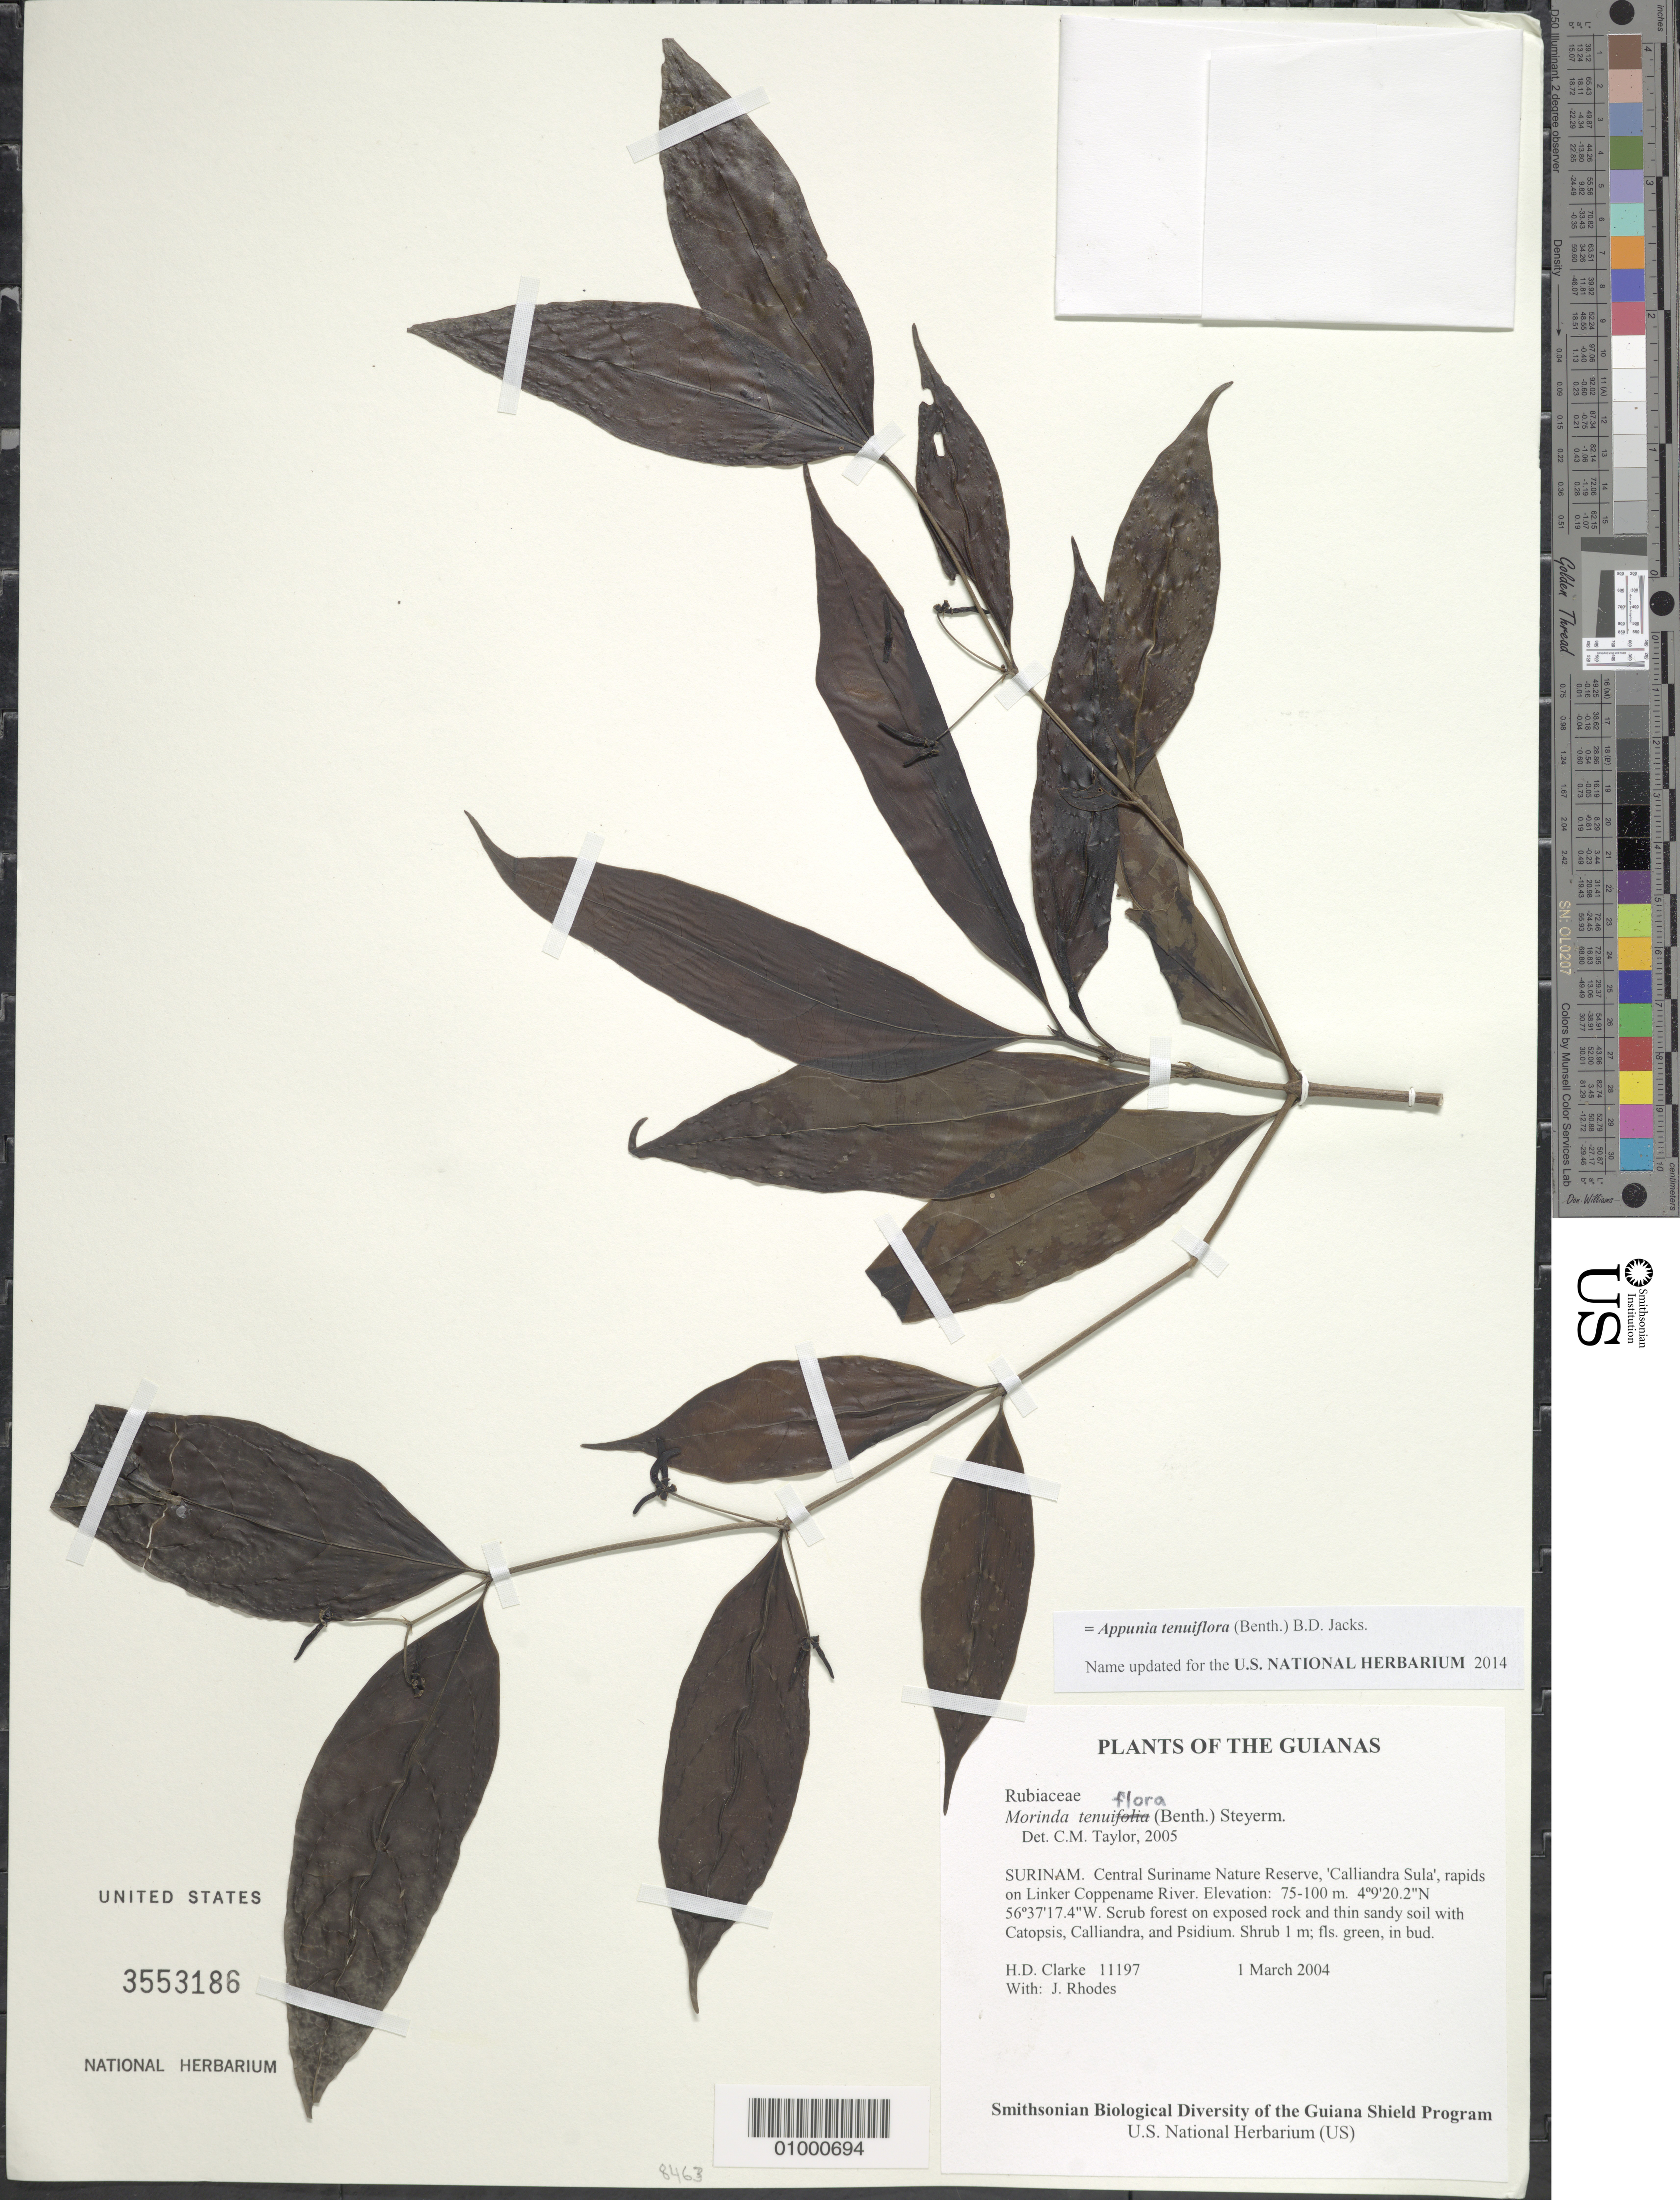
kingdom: Plantae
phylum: Tracheophyta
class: Magnoliopsida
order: Gentianales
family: Rubiaceae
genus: Appunia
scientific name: Appunia tenuiflora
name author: (Benth.) Hook. f. ex B.D. Jacks.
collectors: H. D. Clarke & J. Rhodes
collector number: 11197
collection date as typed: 1 March 2004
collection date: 2004-03-01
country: Suriname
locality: Central Suriname Nature Reserve, 'Calliandra Sula', rapids on Linker Coppename River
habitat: Scrub forest on exposed rock and thin sandy soil with Catopsis, Calliandra, and Psidium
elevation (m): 75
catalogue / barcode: US 3553186